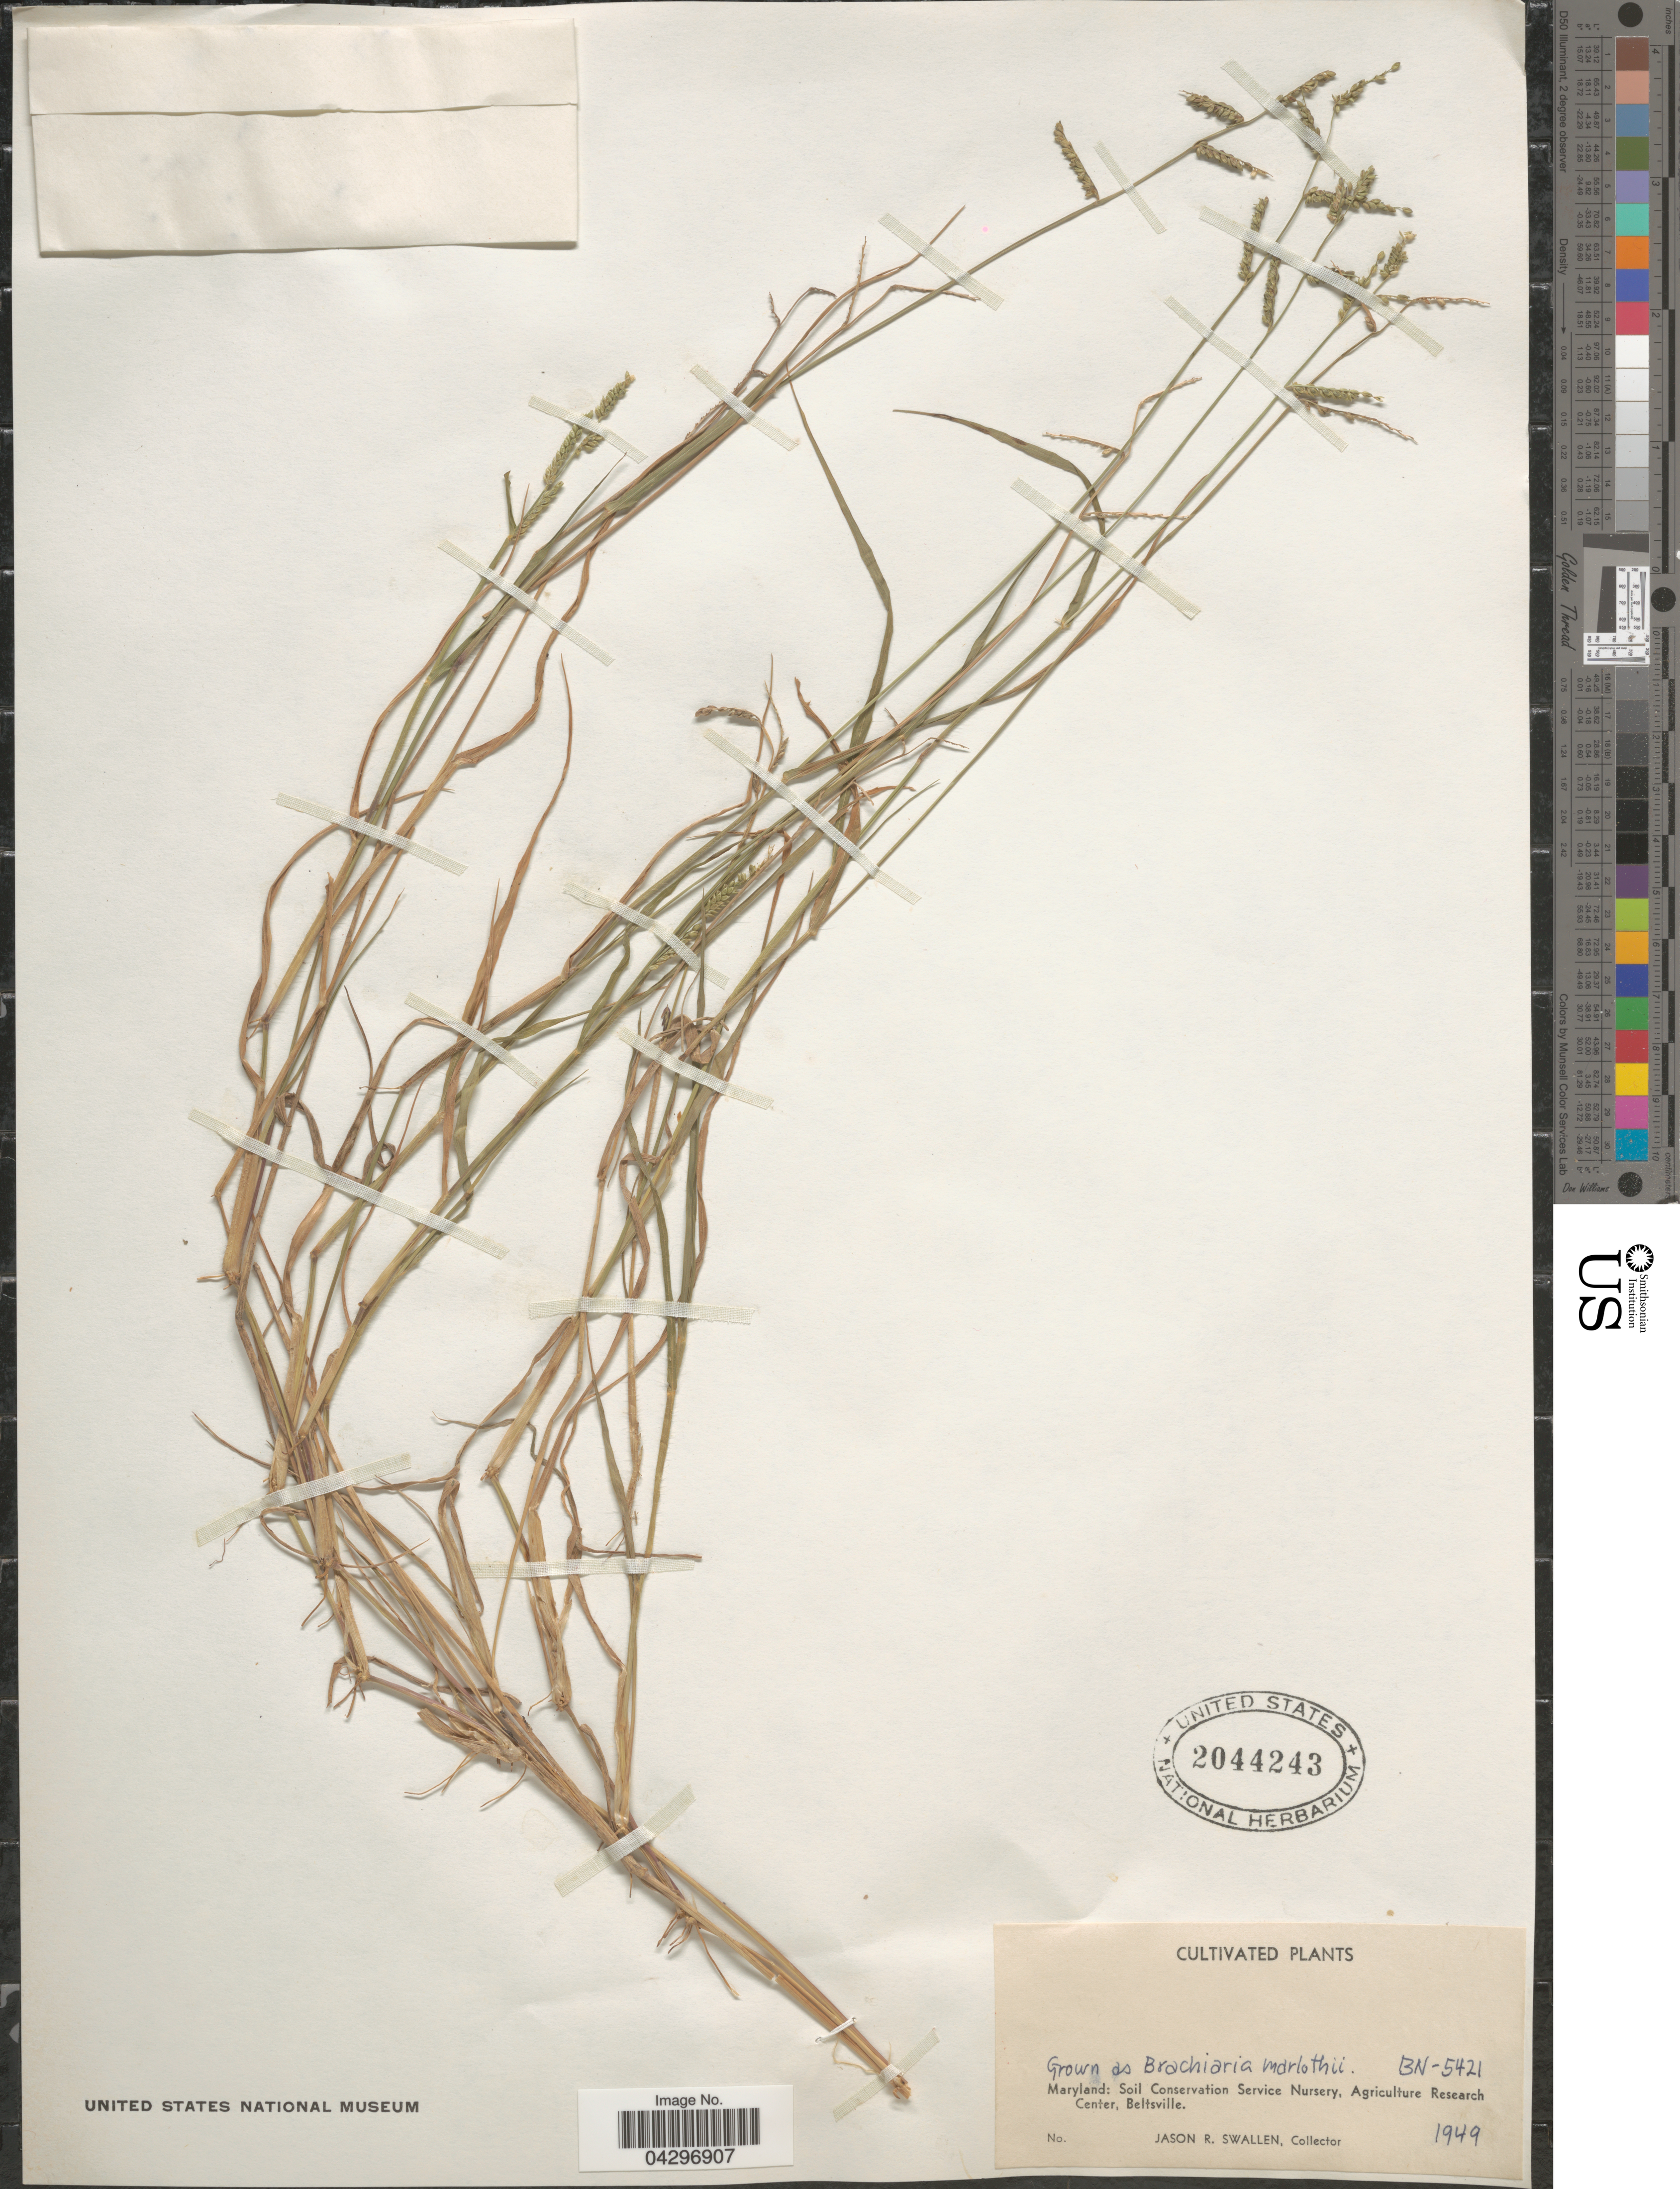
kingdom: Plantae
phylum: Tracheophyta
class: Liliopsida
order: Poales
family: Poaceae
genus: Urochloa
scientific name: Urochloa marlothii ined.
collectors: J. R. Swallen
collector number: BN-5421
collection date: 1949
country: United States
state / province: Maryland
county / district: Prince George's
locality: Soil Conservation Service Nursery, Agriculture Research Center, Beltsville.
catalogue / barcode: US 2044243